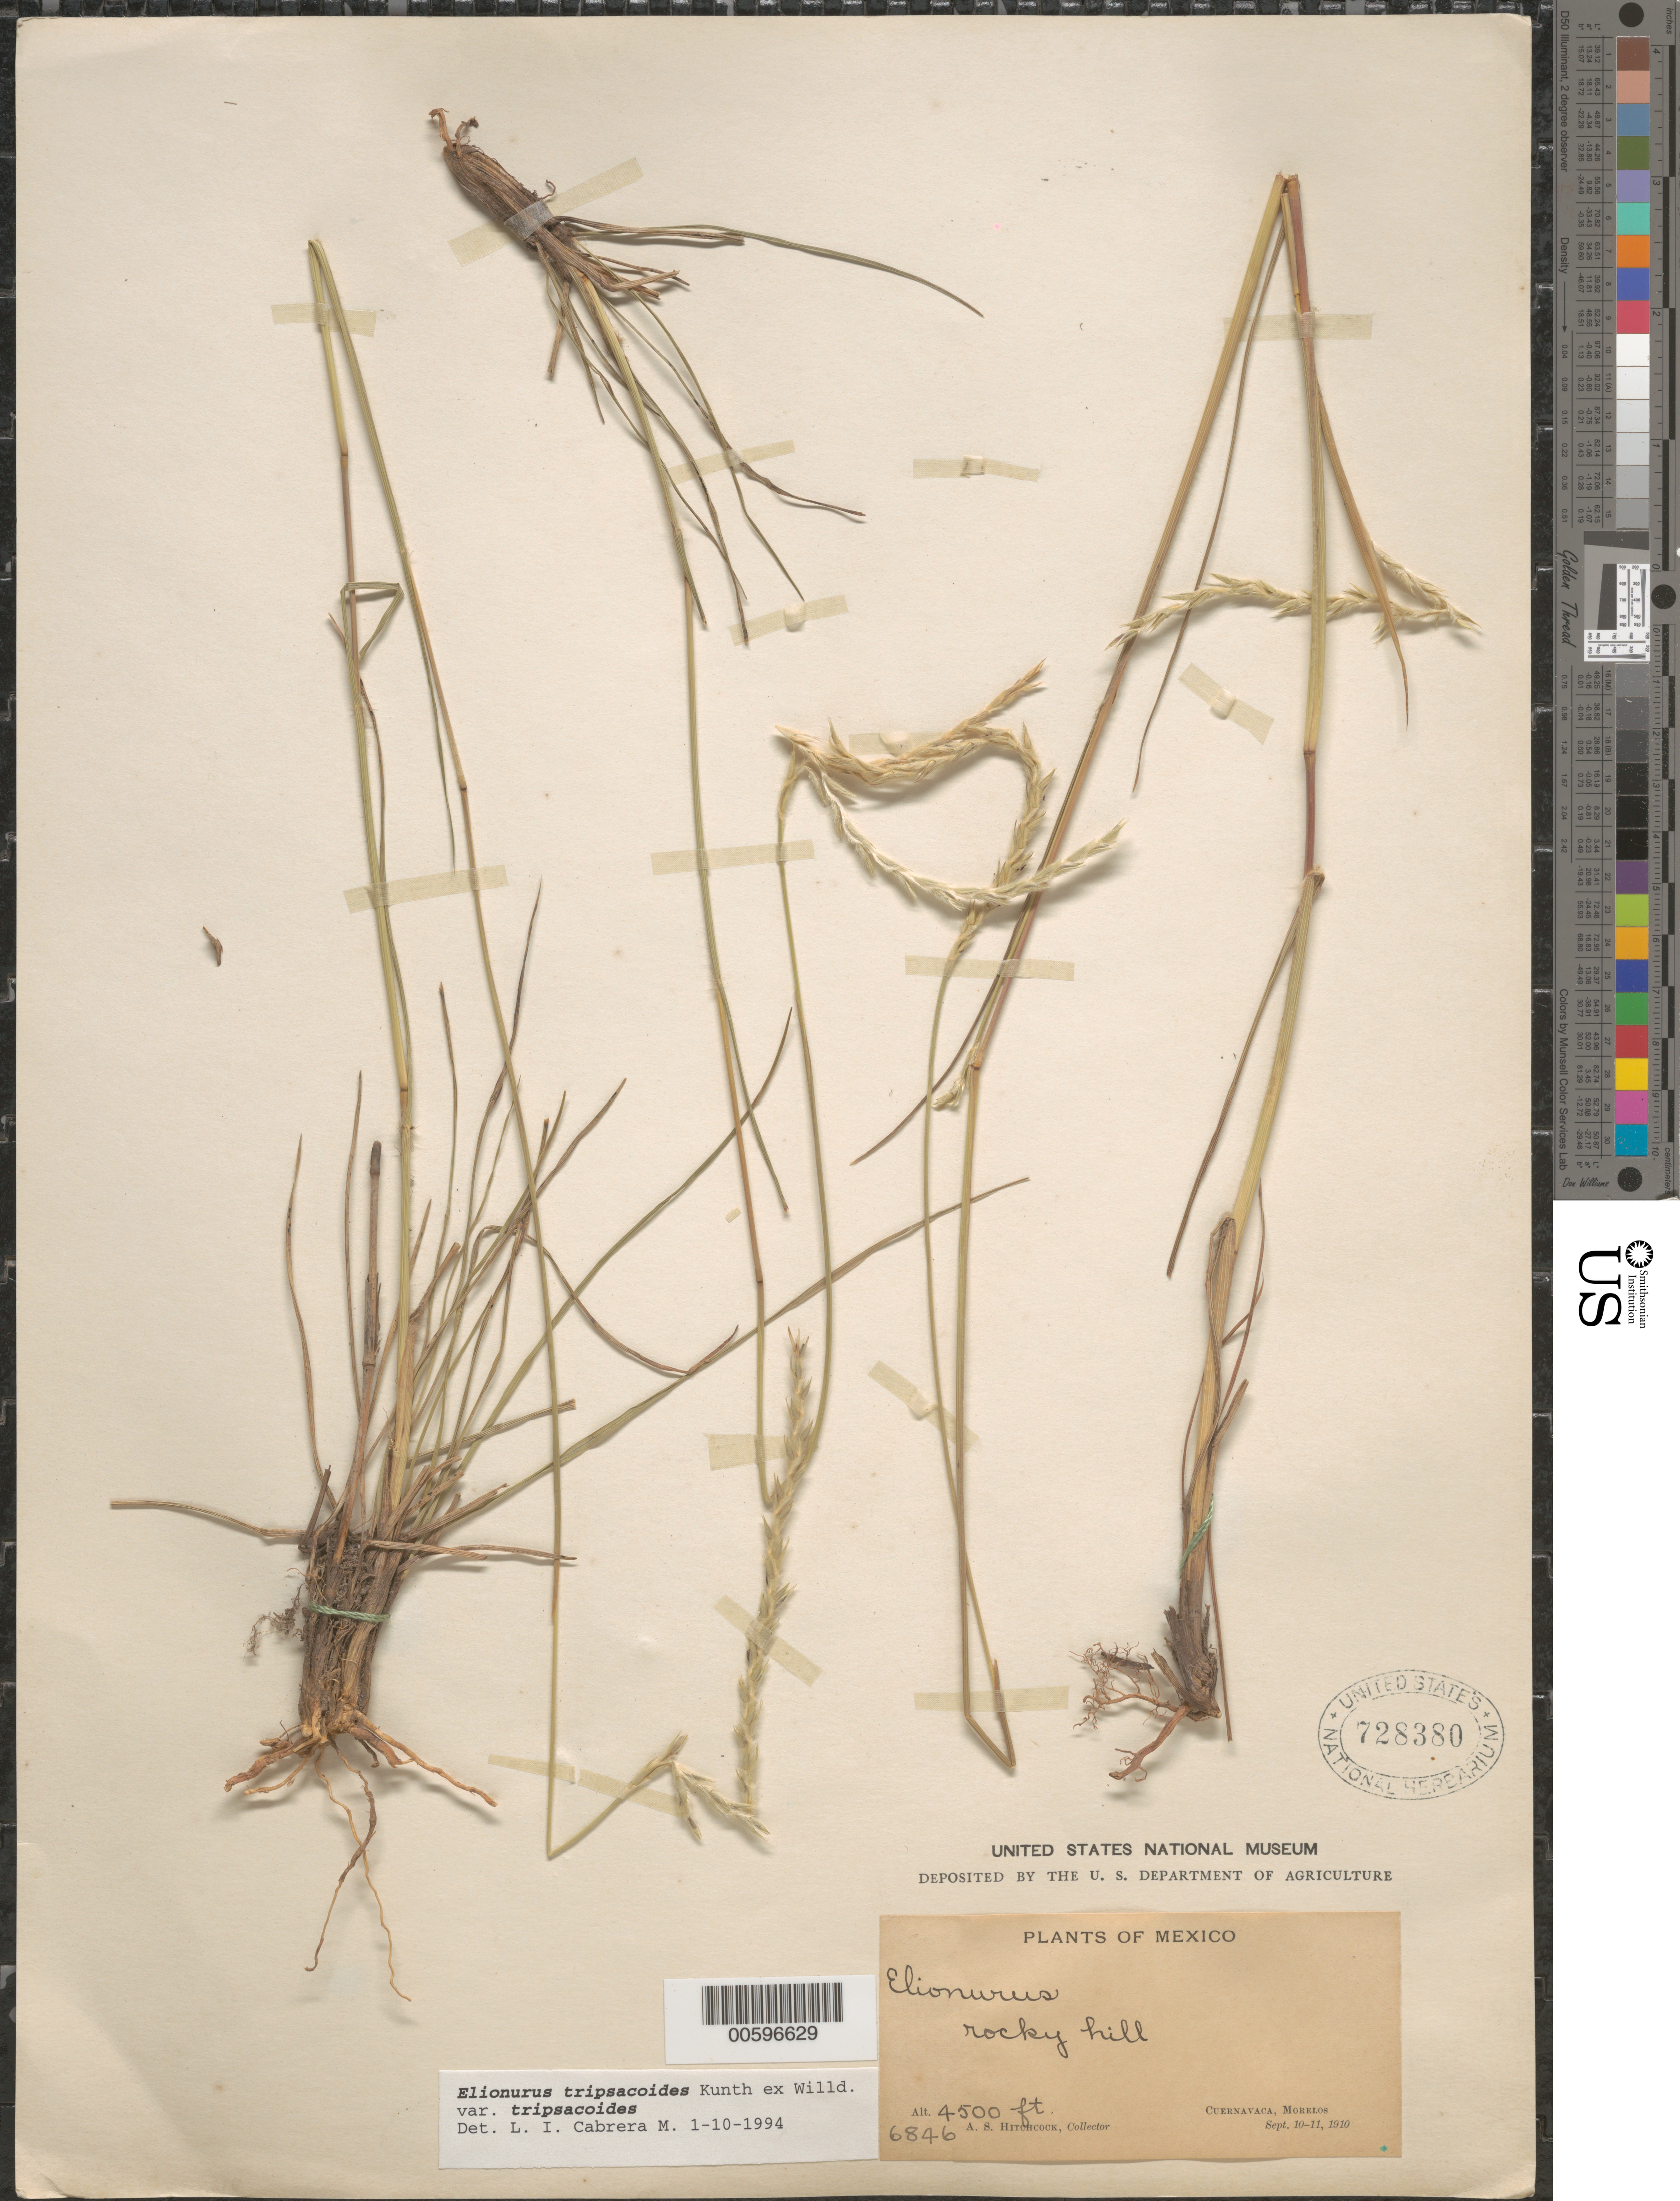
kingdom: Plantae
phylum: Tracheophyta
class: Liliopsida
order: Poales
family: Poaceae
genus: Elionurus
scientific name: Elionurus tripsacoides var. tripsacoides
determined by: Cabrera M., L. I.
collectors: A. S. Hitchcock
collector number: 6846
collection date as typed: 10 Sep 1910 to 11 Sep 1910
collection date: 1910-09-10/1910-09-11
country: Mexico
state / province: Morelos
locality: Cuernavaca.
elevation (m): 1372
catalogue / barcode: US 728380